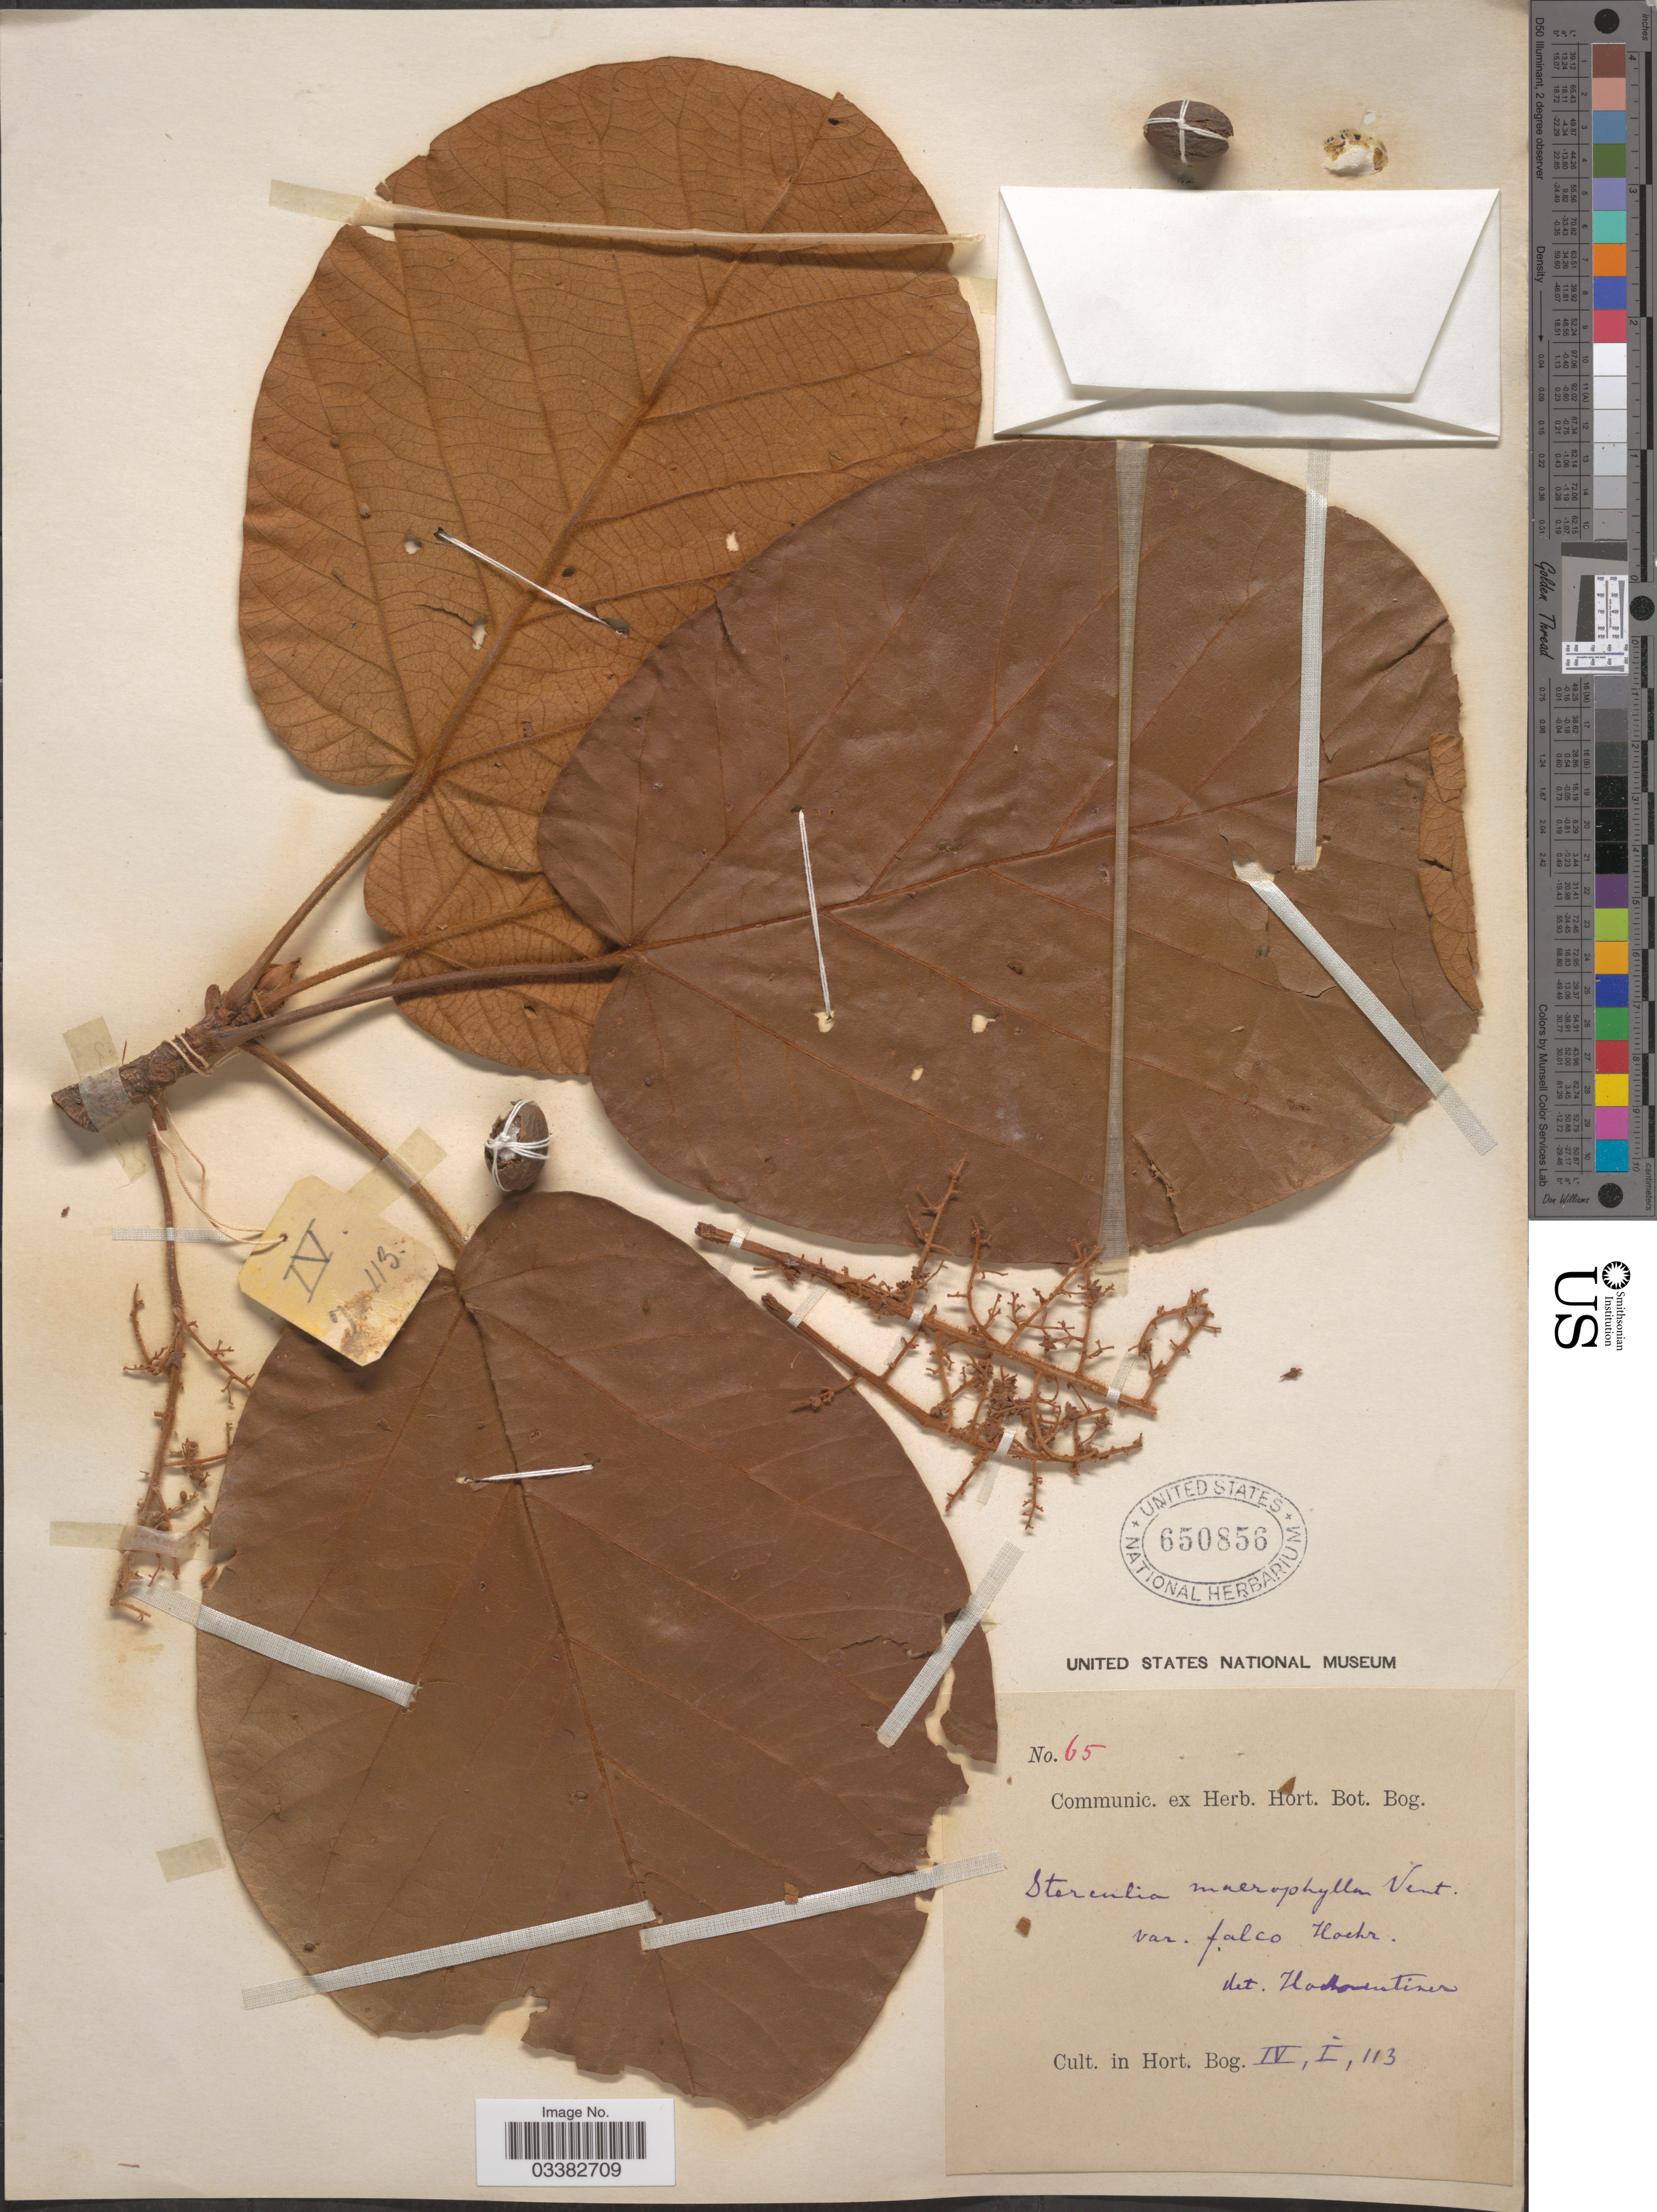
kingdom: Plantae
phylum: Tracheophyta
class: Magnoliopsida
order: Malvales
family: Malvaceae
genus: Sterculia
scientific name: Sterculia macrophylla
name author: Vent.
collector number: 65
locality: Cult. in Hort. Bog. IV, I, 113.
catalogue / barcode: US 650856